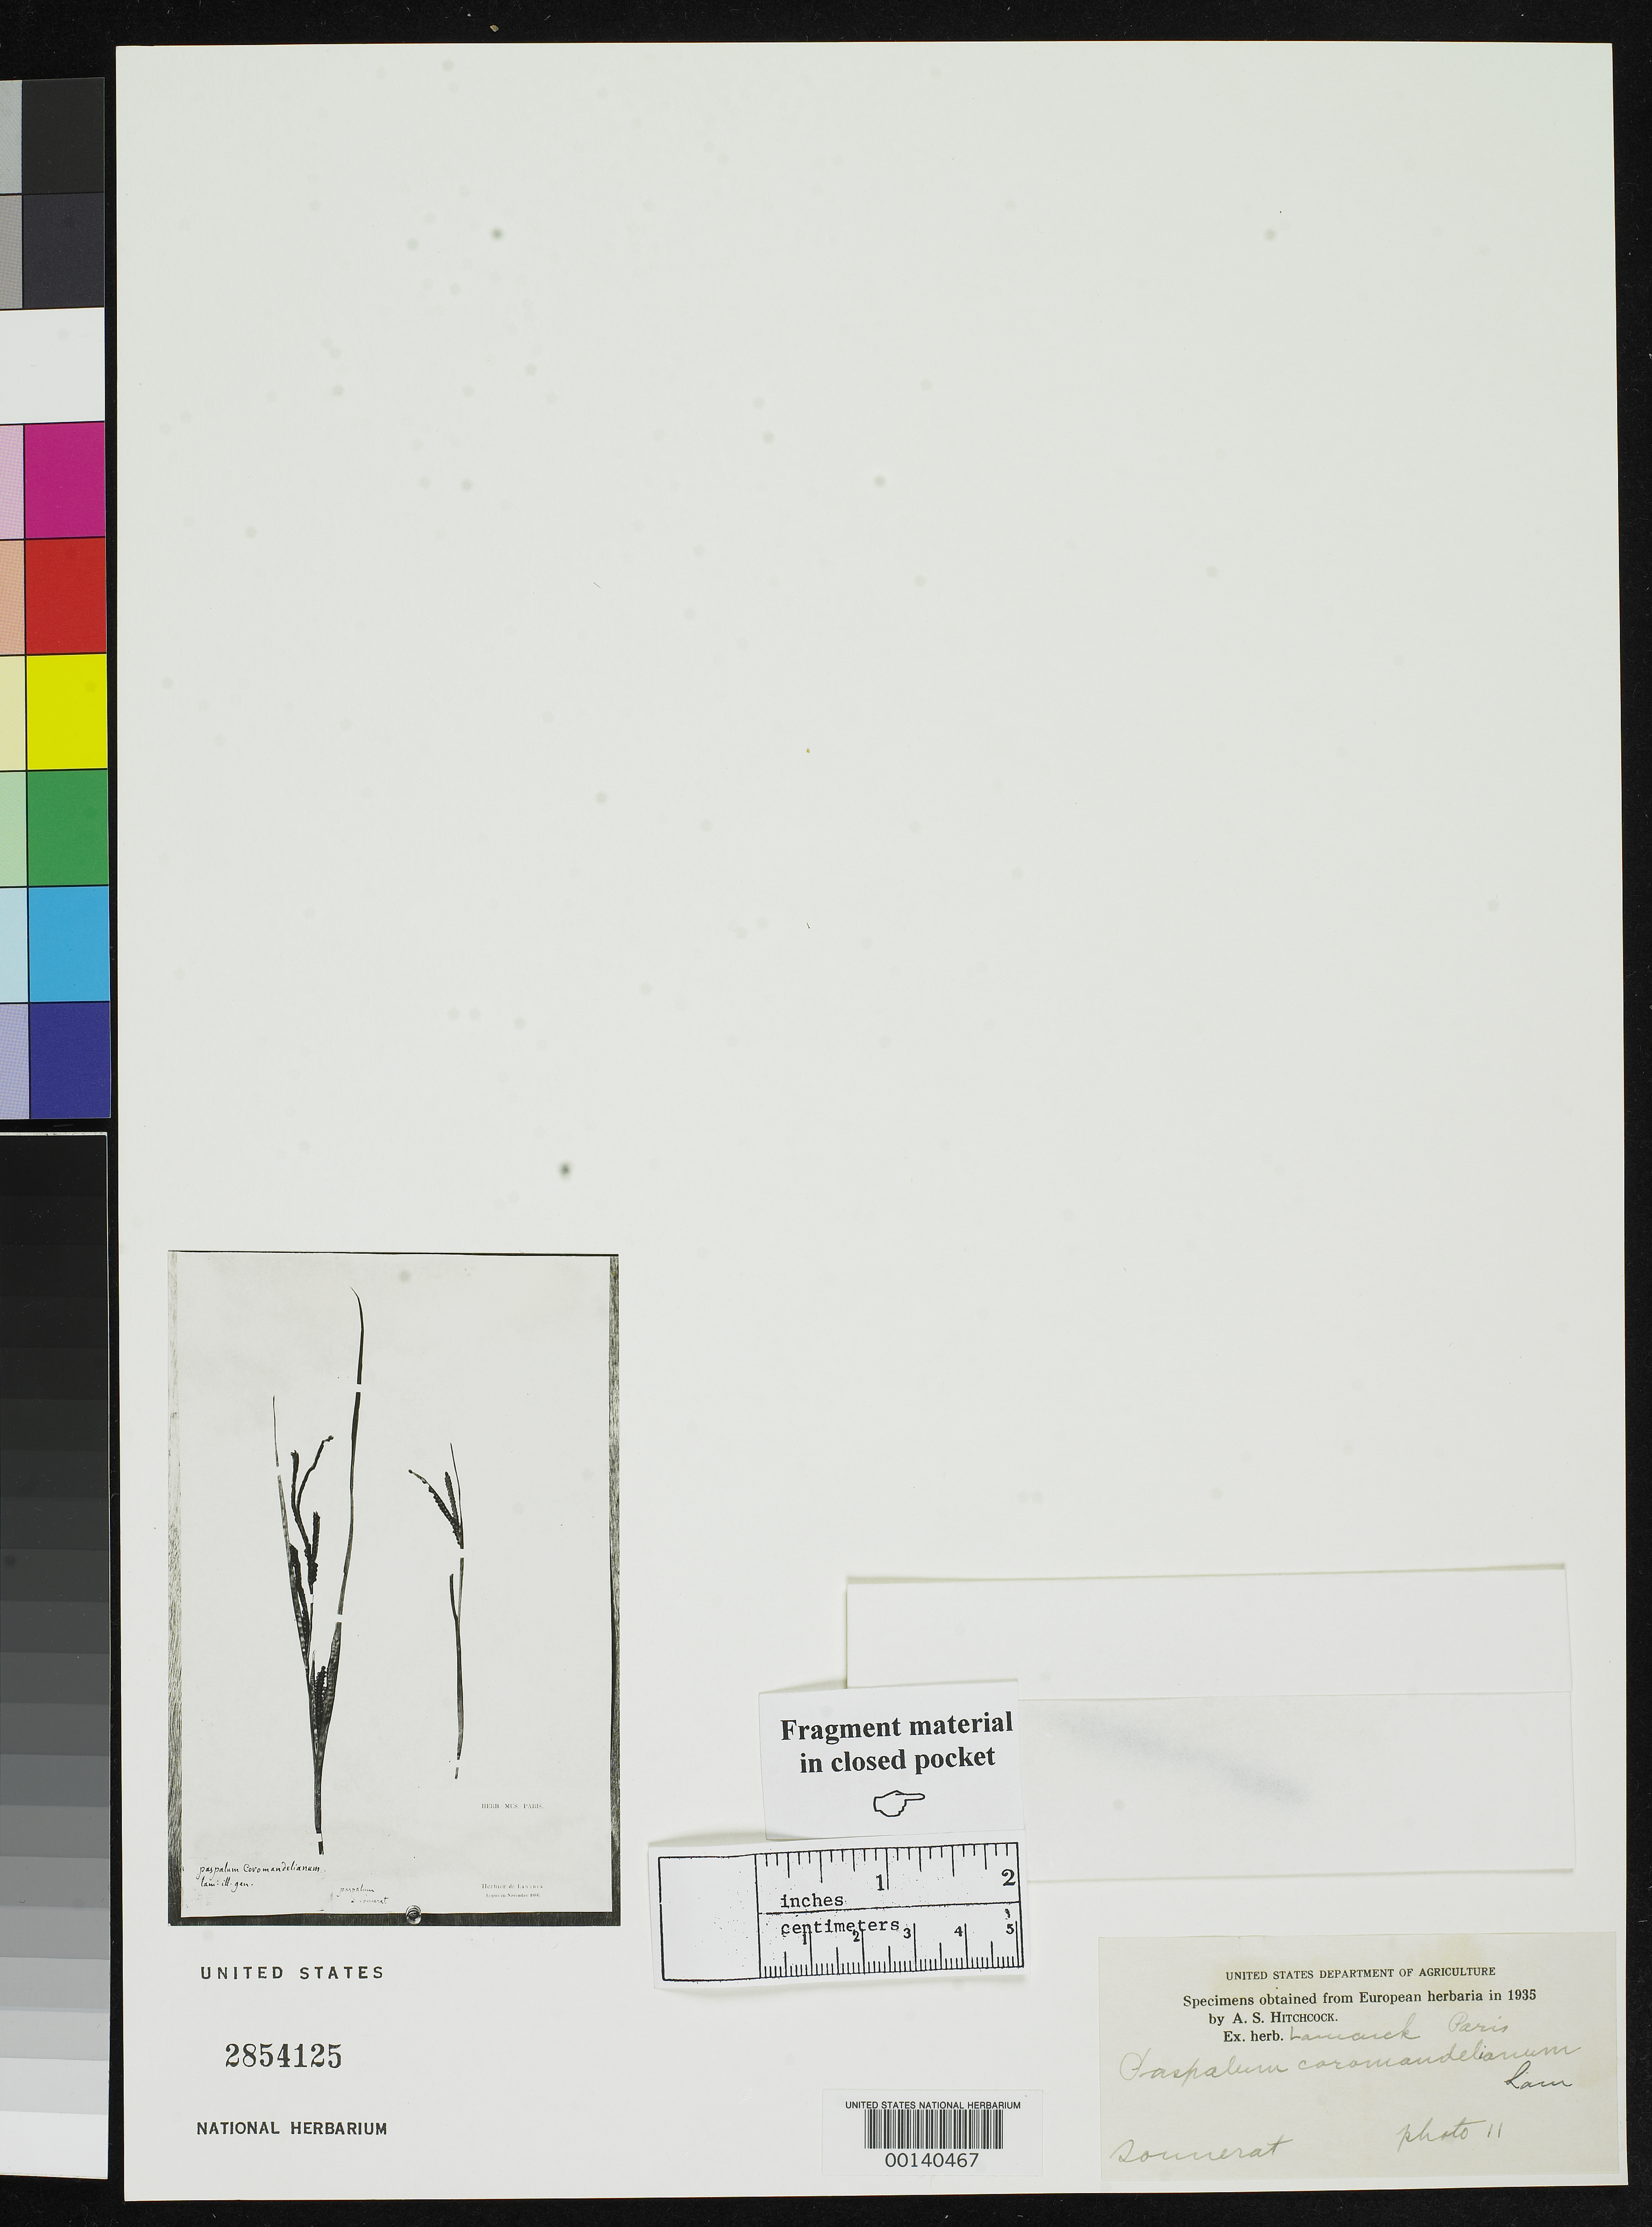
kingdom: Plantae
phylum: Tracheophyta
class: Liliopsida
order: Poales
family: Poaceae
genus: Paspalum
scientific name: Paspalum coromandelianum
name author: Lam.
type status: Type Fragment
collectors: P. Sonnerat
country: India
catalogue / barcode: US 2854125